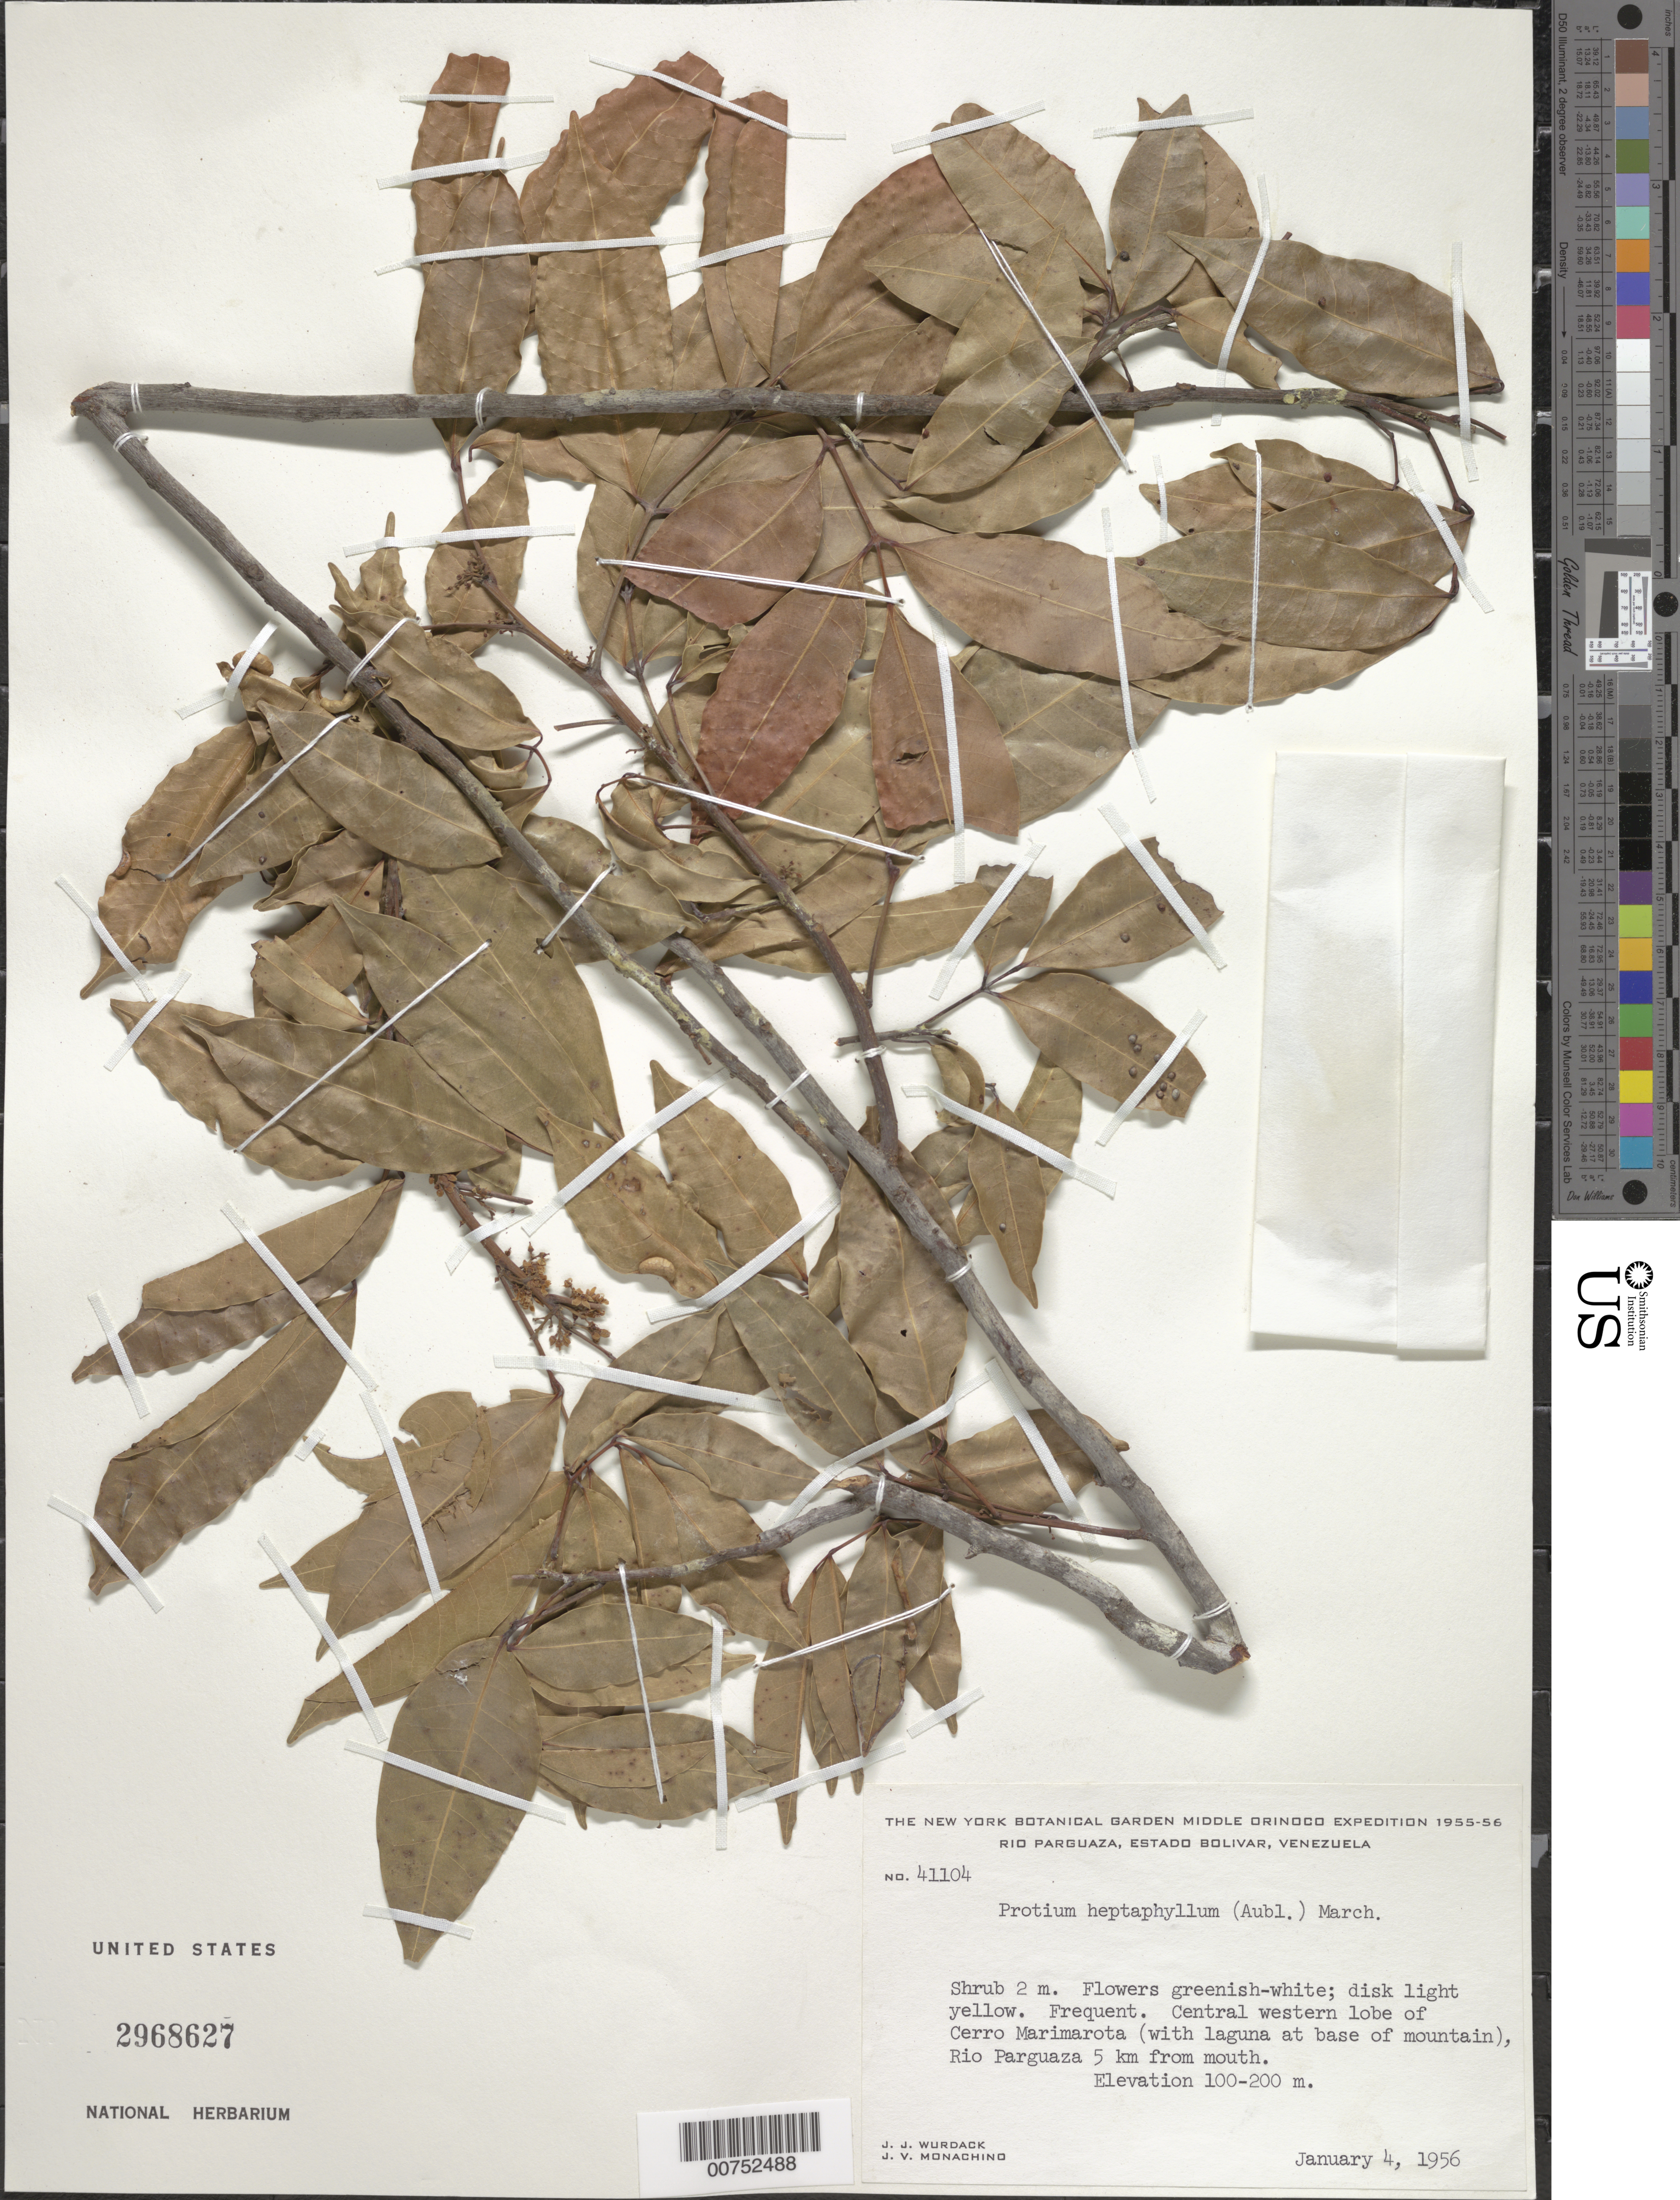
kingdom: Plantae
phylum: Tracheophyta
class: Magnoliopsida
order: Sapindales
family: Burseraceae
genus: Protium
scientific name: Protium heptaphyllum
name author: (Aubl.) Marchand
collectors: J. J. Wurdack & J. V. Monachino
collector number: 41104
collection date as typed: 4-Jan-56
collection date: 1956-01-04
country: Venezuela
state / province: Bolívar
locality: Cerro Marimarota, central western lobe of, (with laguna at base of mountain), Río Parguaza 5 km from mouth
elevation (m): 100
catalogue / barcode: US 2968627